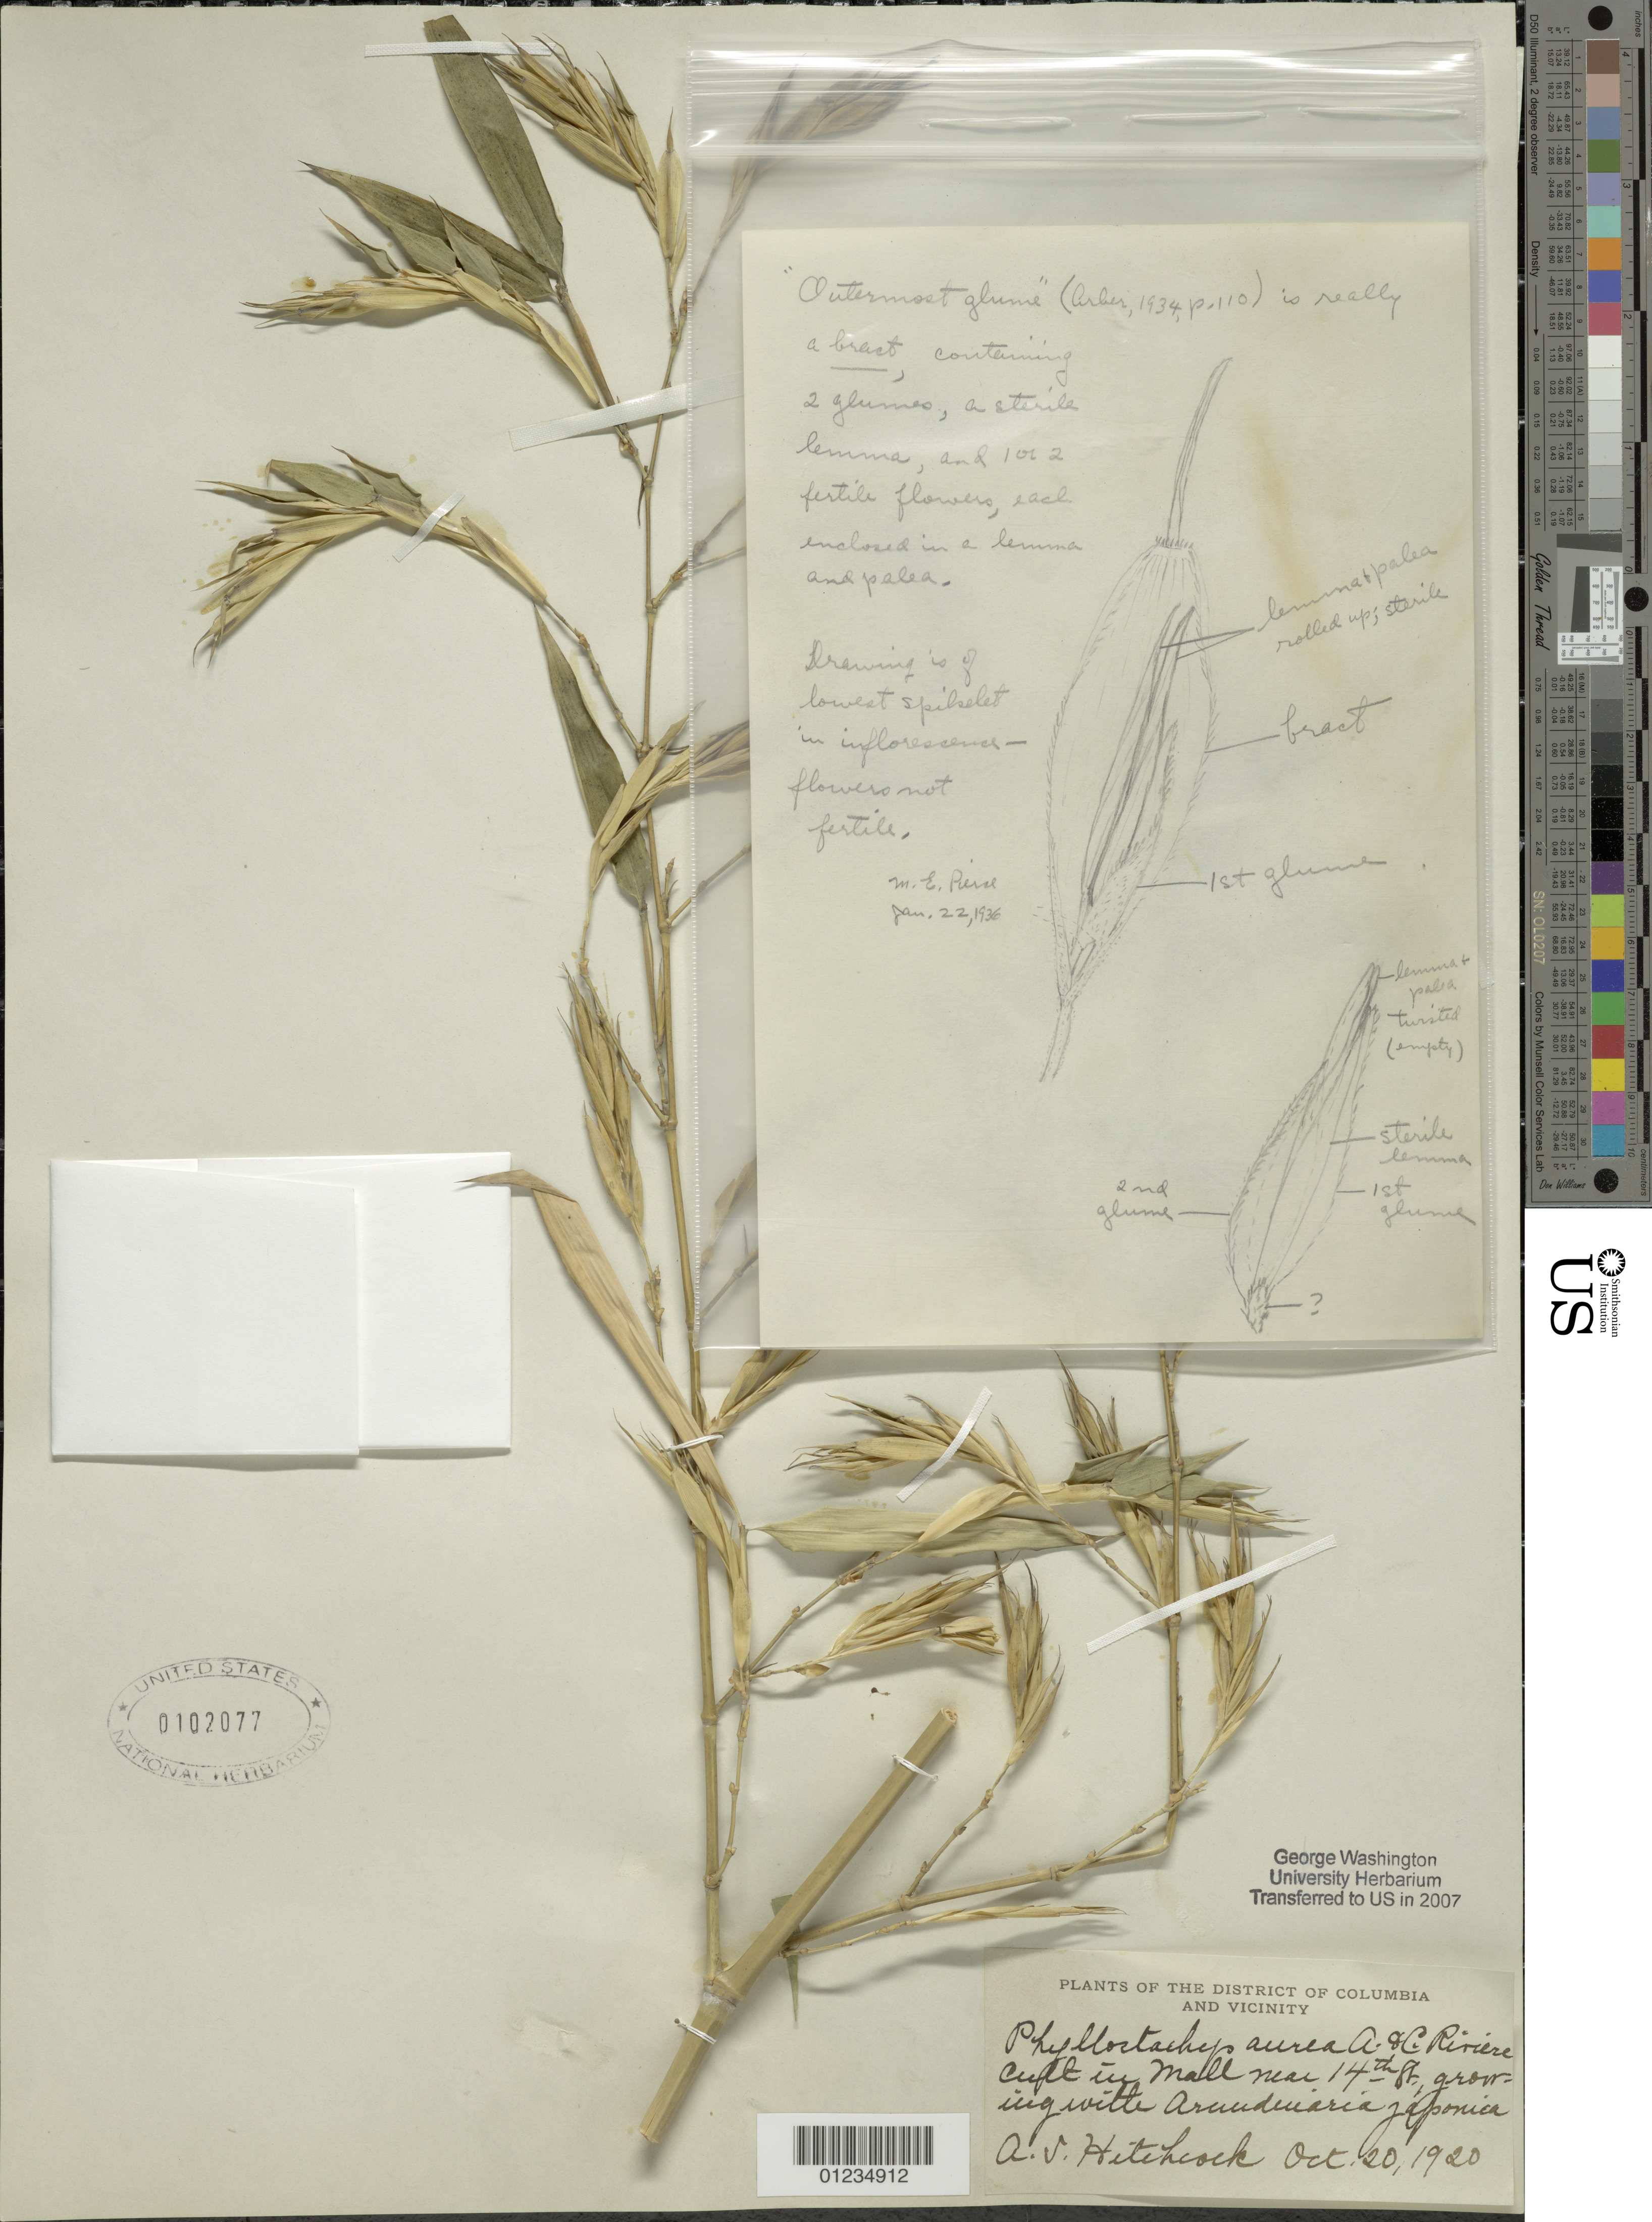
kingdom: Plantae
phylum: Tracheophyta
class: Liliopsida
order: Poales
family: Poaceae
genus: Phyllostachys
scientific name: Phyllostachys aurea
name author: Rivière & C. Rivière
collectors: A. S. Hitchcock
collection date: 1920-10-20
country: United States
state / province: District of Columbia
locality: Mall near 14th St.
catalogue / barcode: US 102077